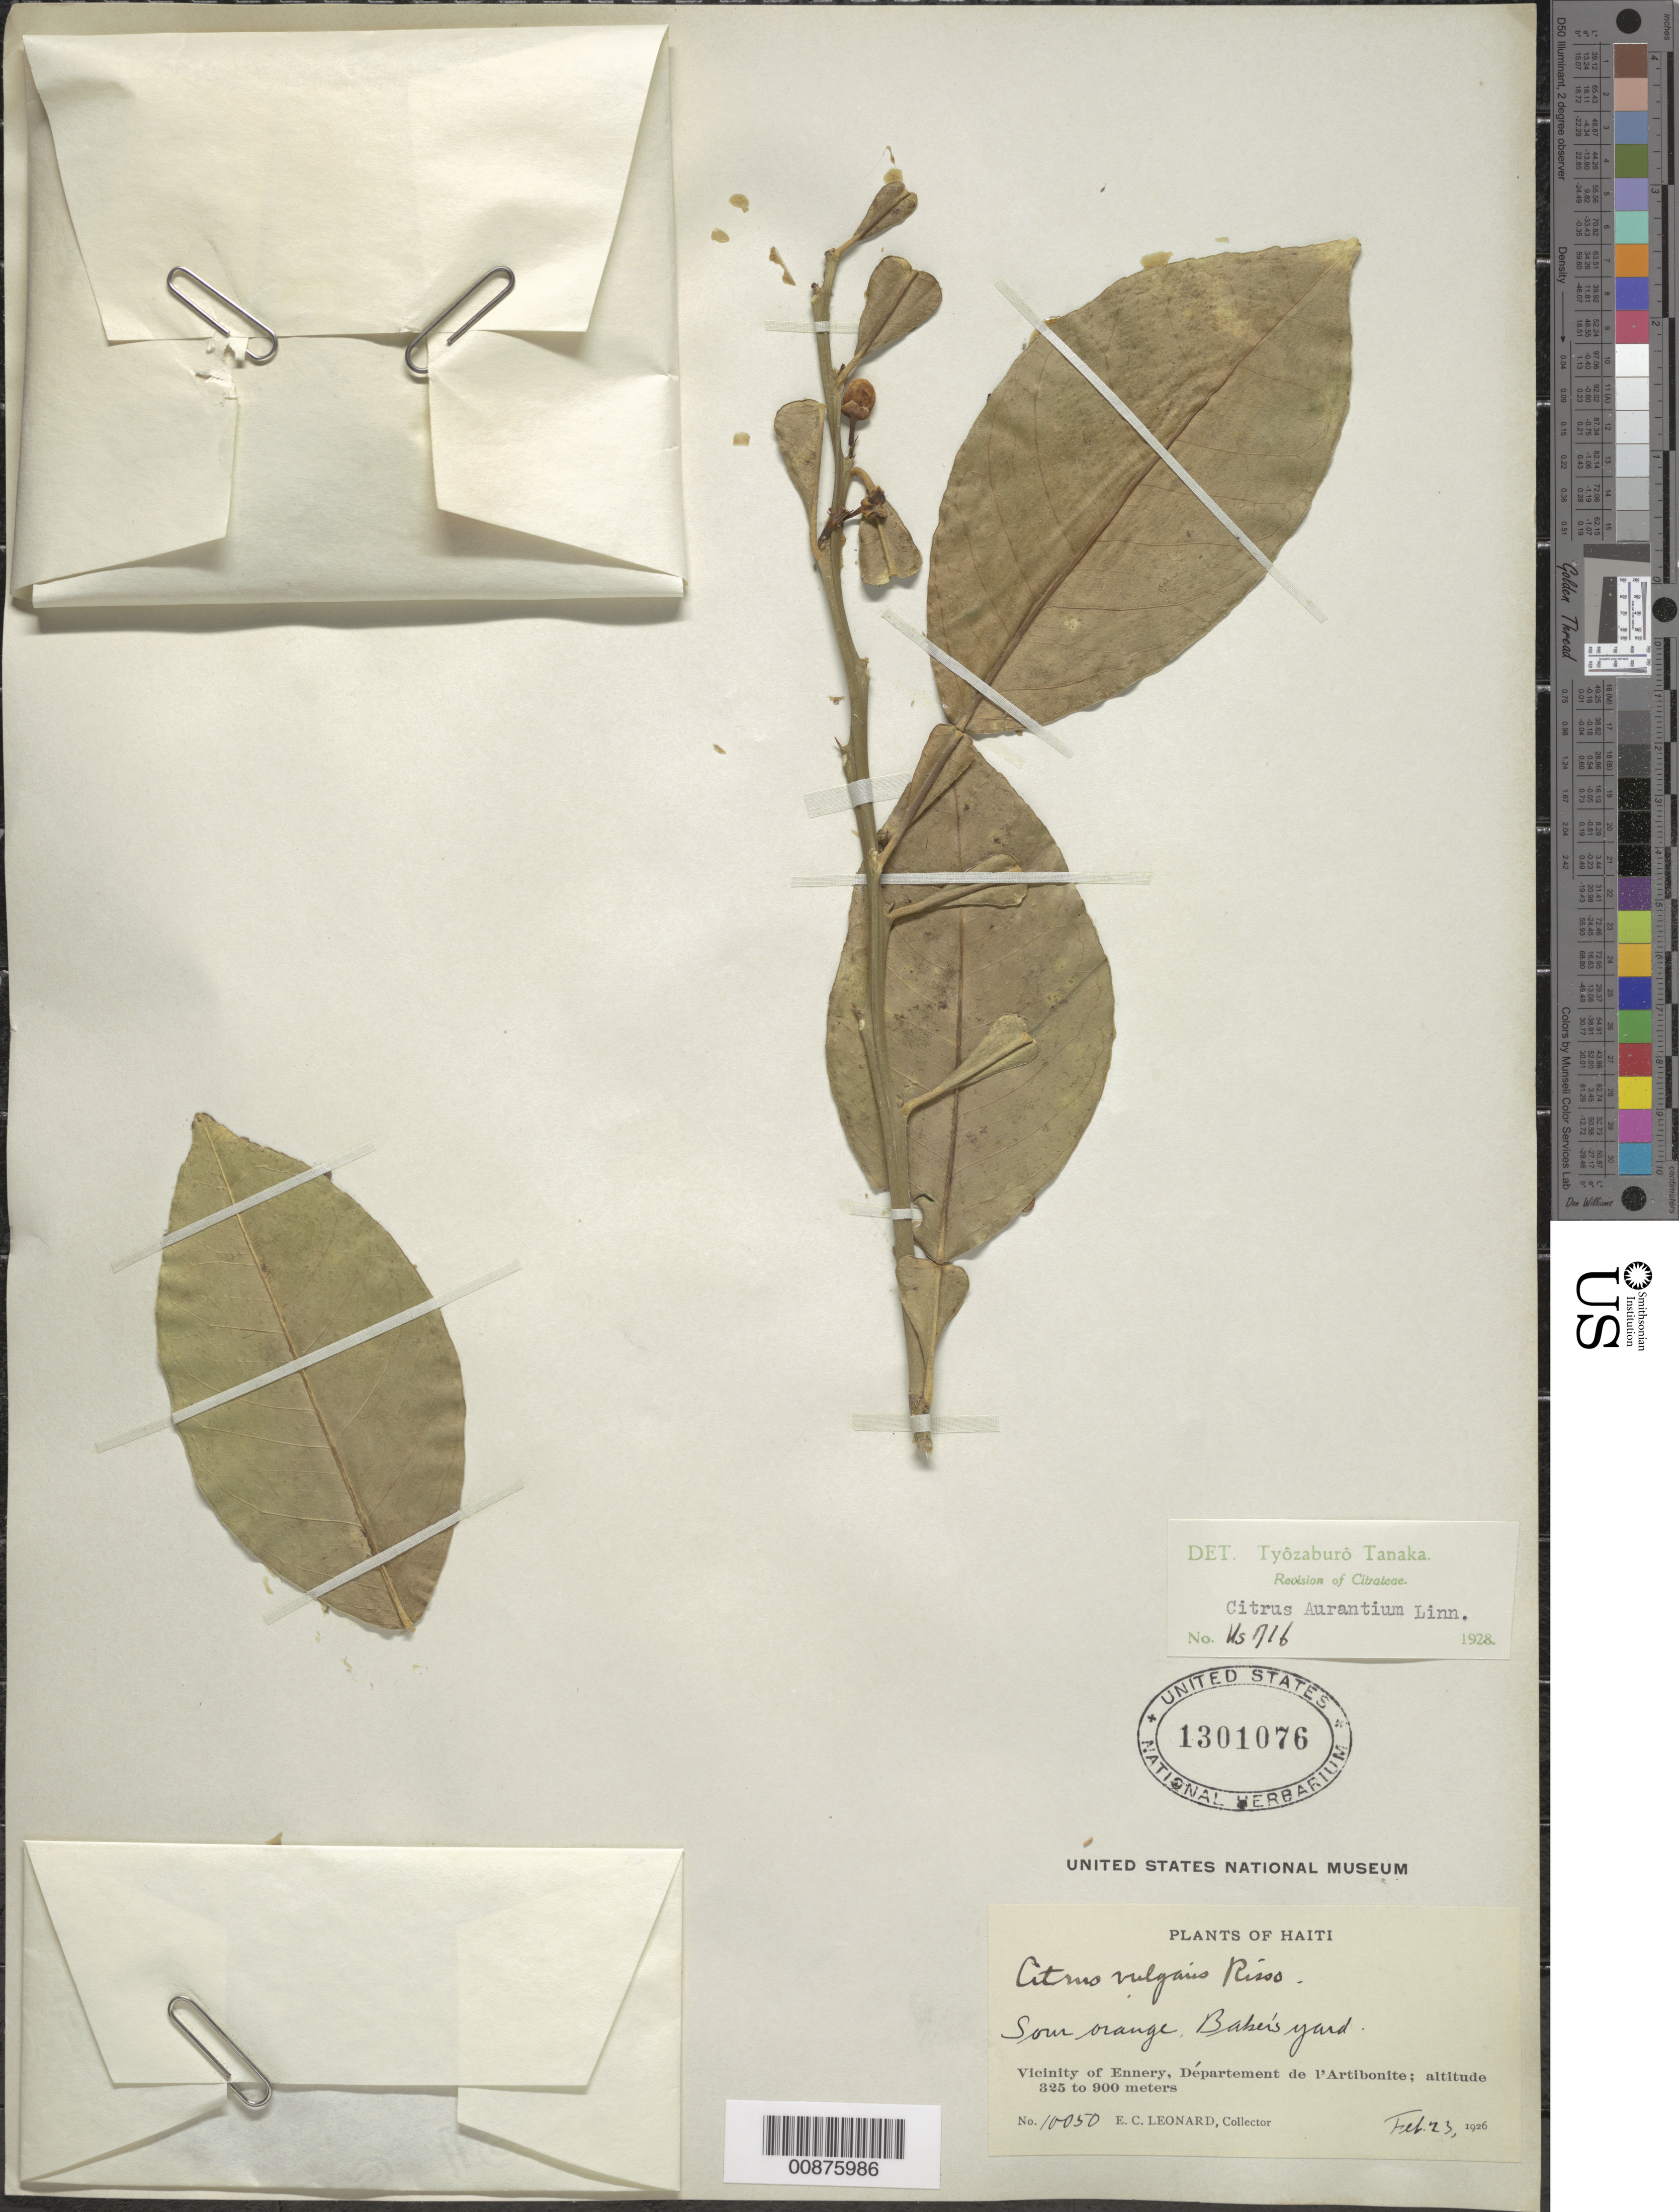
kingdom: Plantae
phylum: Tracheophyta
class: Magnoliopsida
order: Sapindales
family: Rutaceae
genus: Citrus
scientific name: Citrus maxima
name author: (Burm.) Merr.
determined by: Tyôzaburô, T.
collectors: E. C. Leonard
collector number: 10050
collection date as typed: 23 Feb 1926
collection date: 1926-02-23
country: Haiti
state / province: Artibonite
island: Hispaniola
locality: Vicinity of Ennery, Baker's yard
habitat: In yard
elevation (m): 325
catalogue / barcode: US 1301076